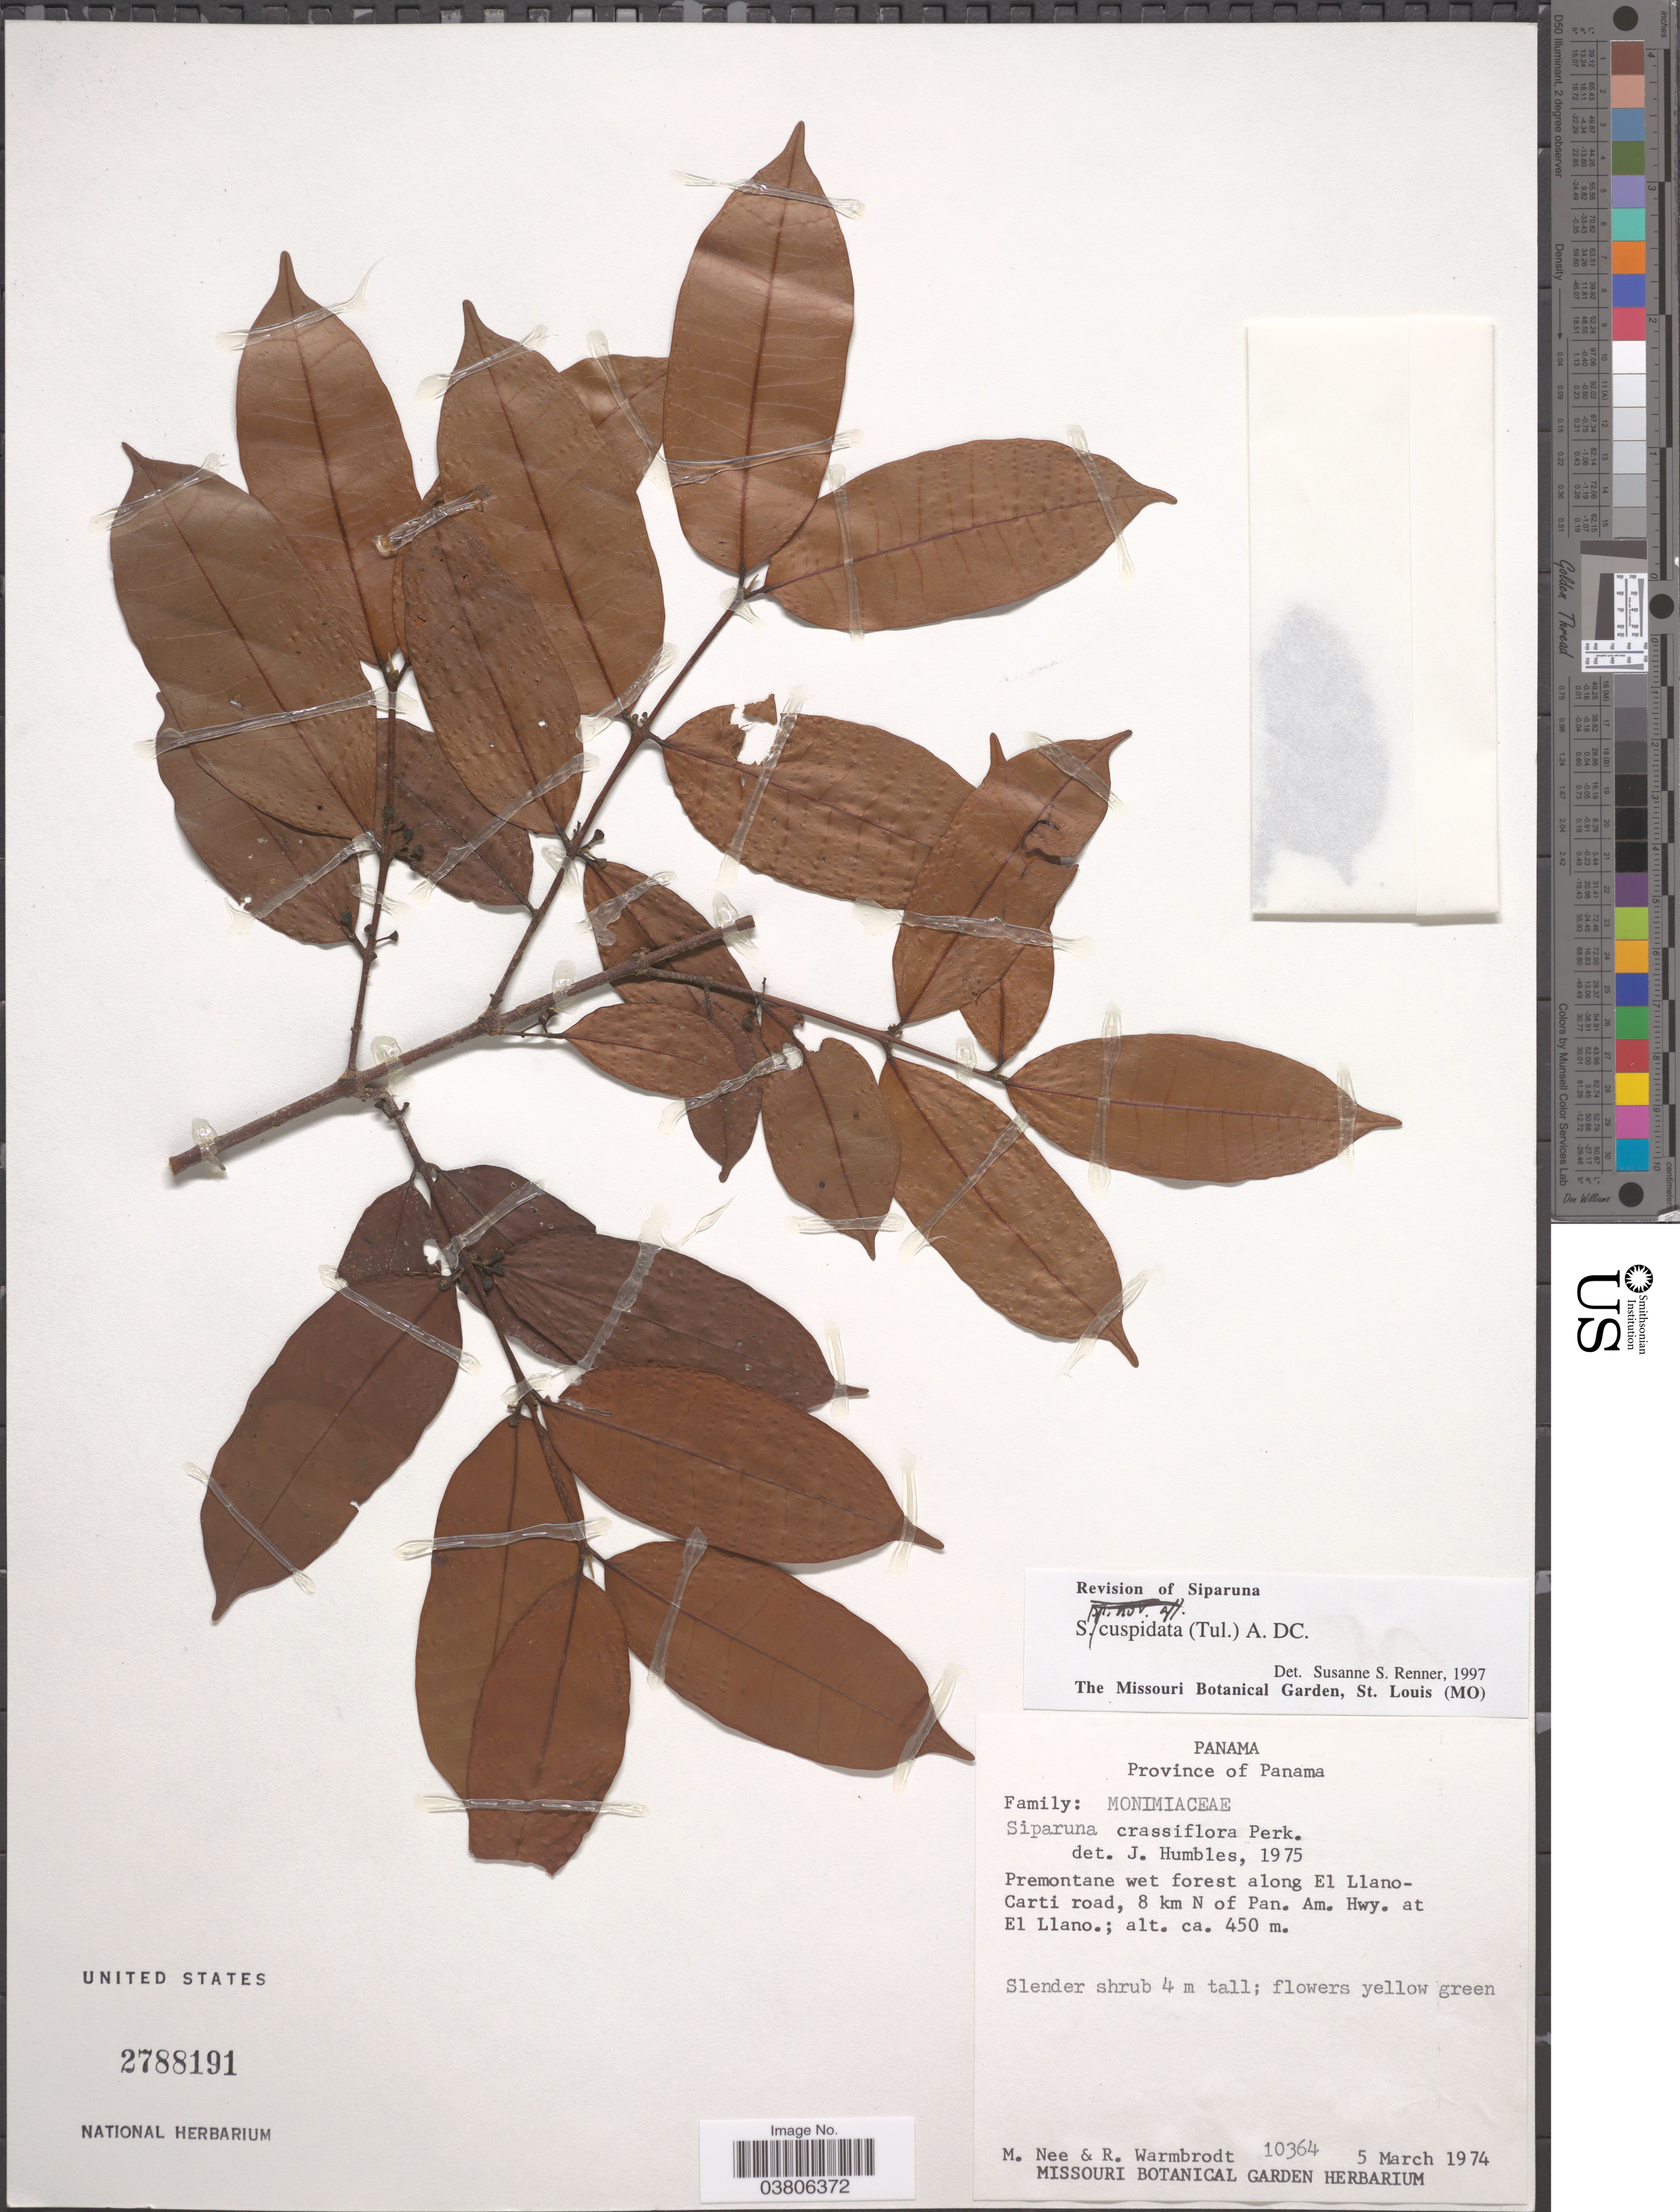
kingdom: Plantae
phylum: Tracheophyta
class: Magnoliopsida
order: Laurales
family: Siparunaceae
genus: Siparuna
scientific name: Siparuna cuspidata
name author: (Tul.) A. DC.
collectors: M. Nee & R. Warmbrodt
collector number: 10364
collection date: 1974-03-05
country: Panama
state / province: Panamá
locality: Along El Llano-Carti road, 8 km N of Pan. Am. Hwy. at El Llano.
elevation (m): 450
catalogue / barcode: US 2788191